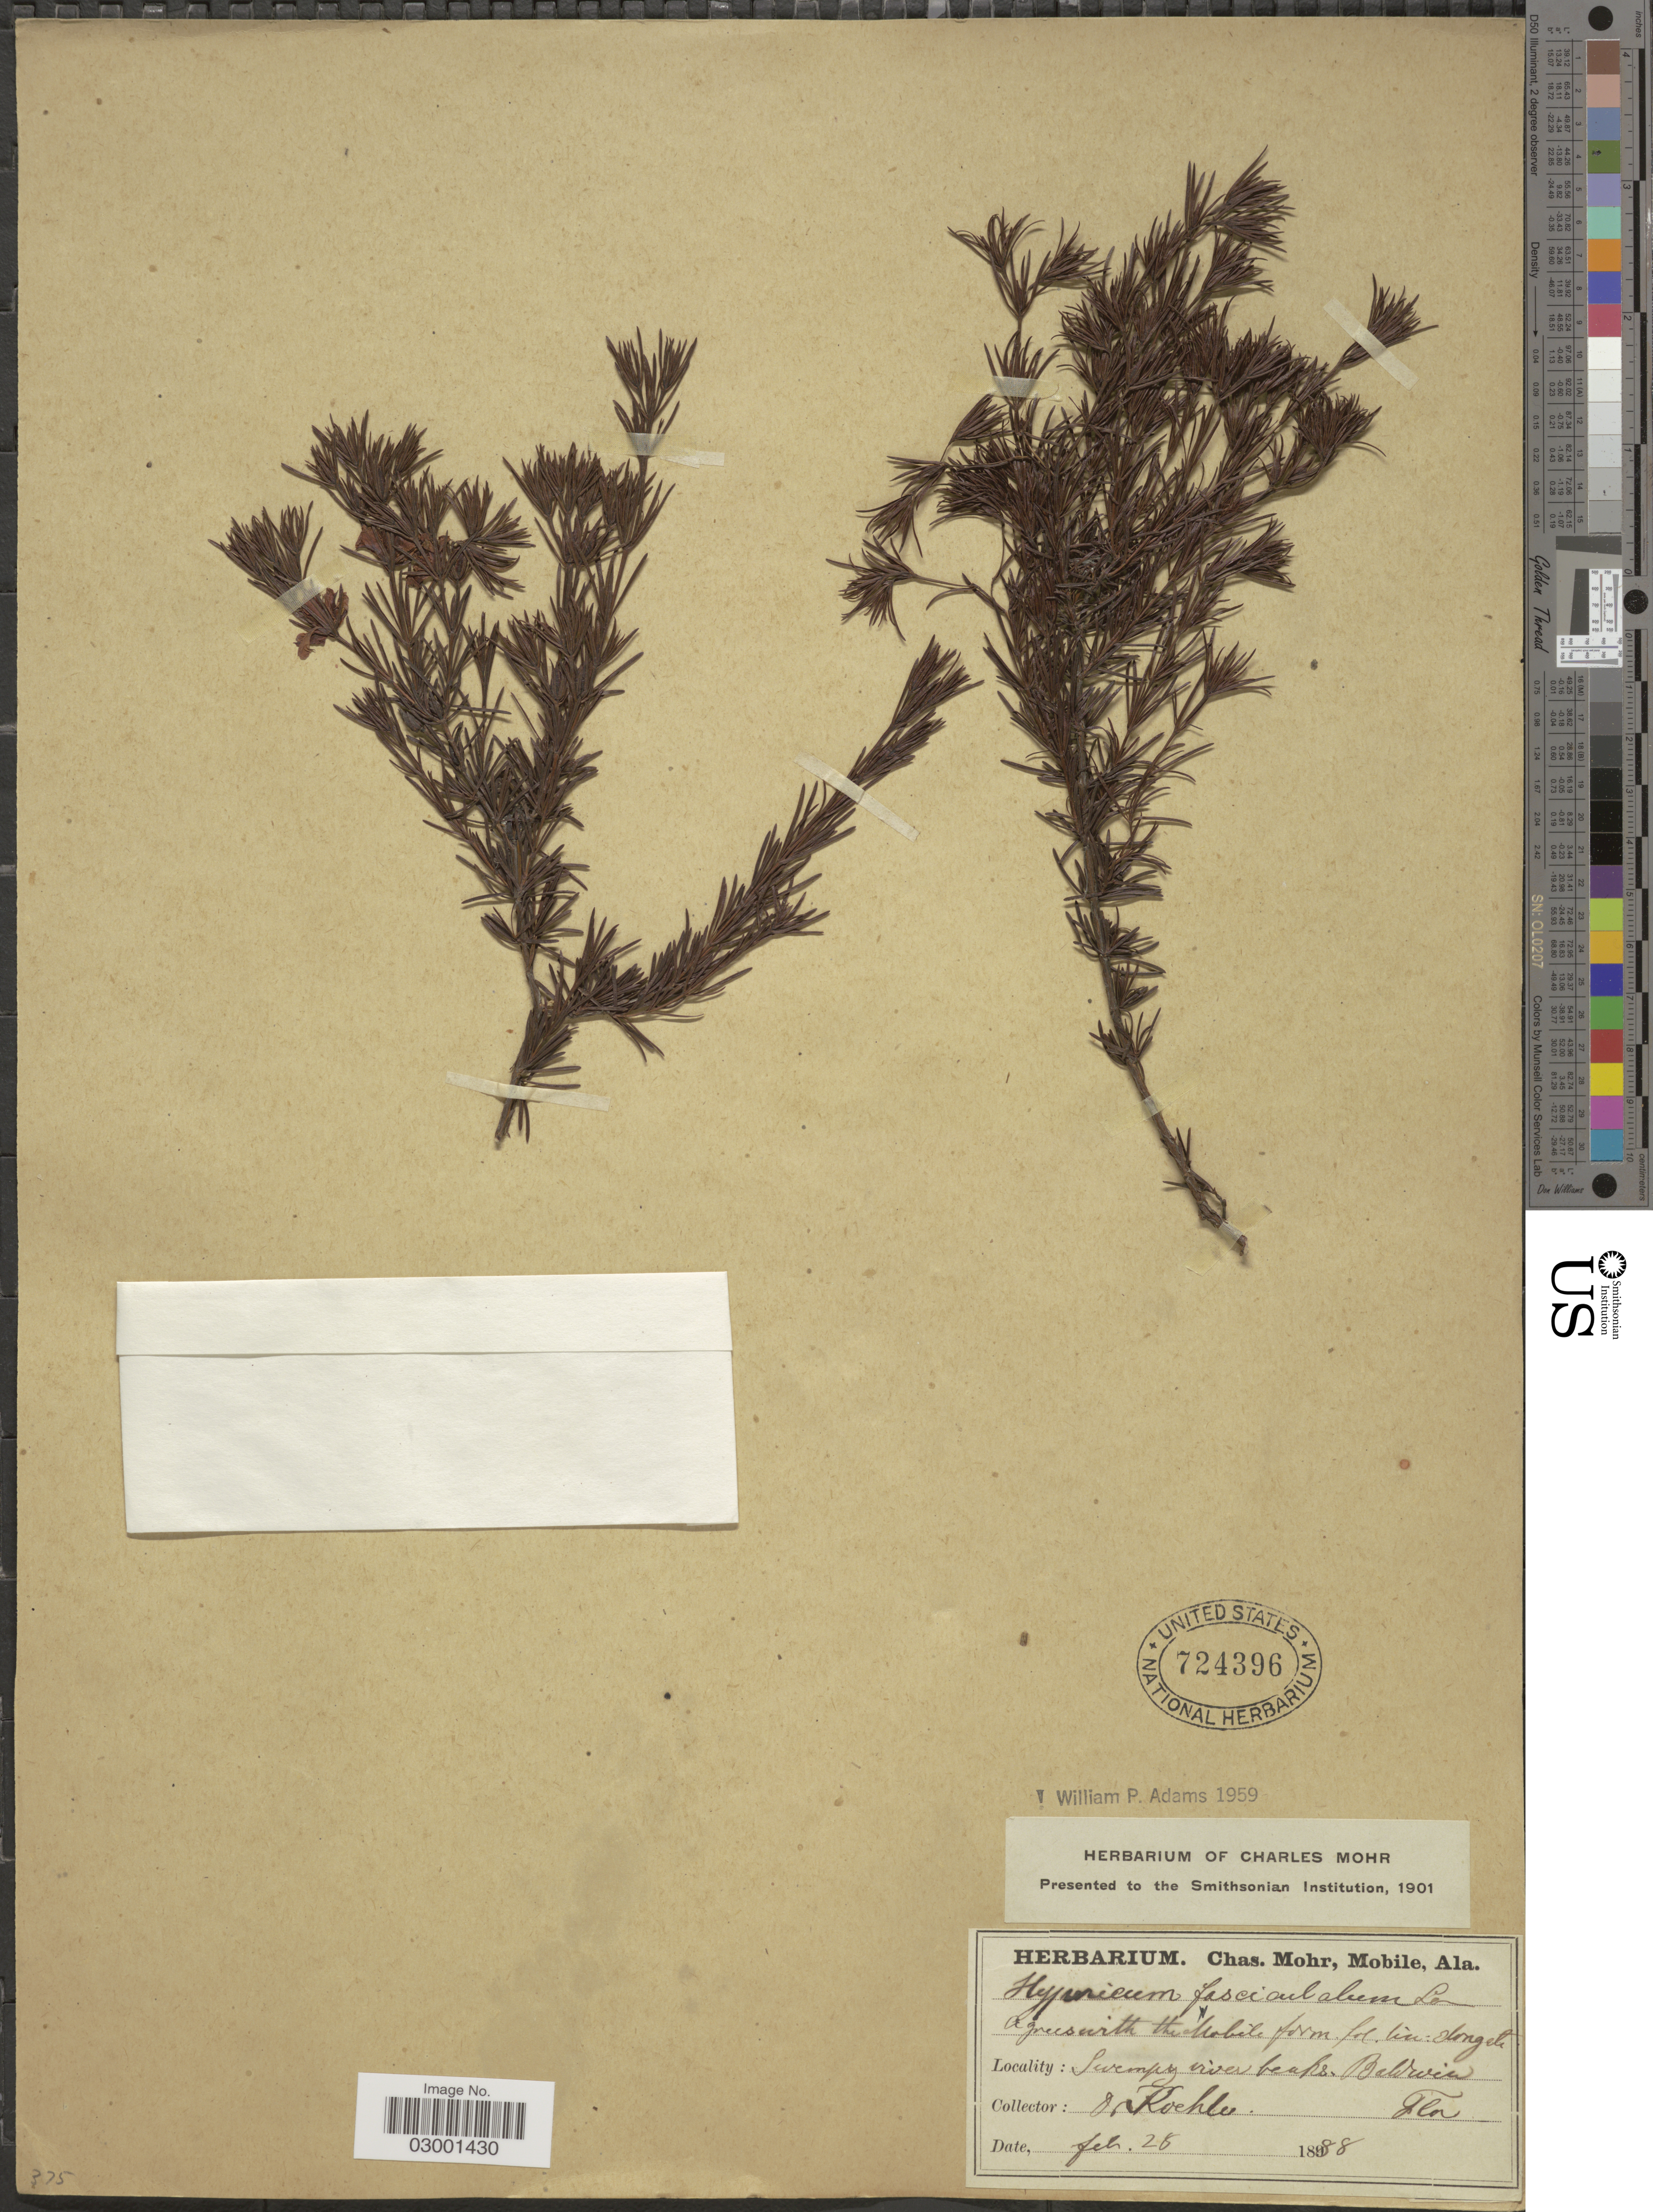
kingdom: Plantae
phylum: Tracheophyta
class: Magnoliopsida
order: Malpighiales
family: Hypericaceae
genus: Hypericum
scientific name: Hypericum galioides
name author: Lam.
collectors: Kochler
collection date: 1888-02-28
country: United States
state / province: Florida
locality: Swampy river banks. Baldwin.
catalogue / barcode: US 724396